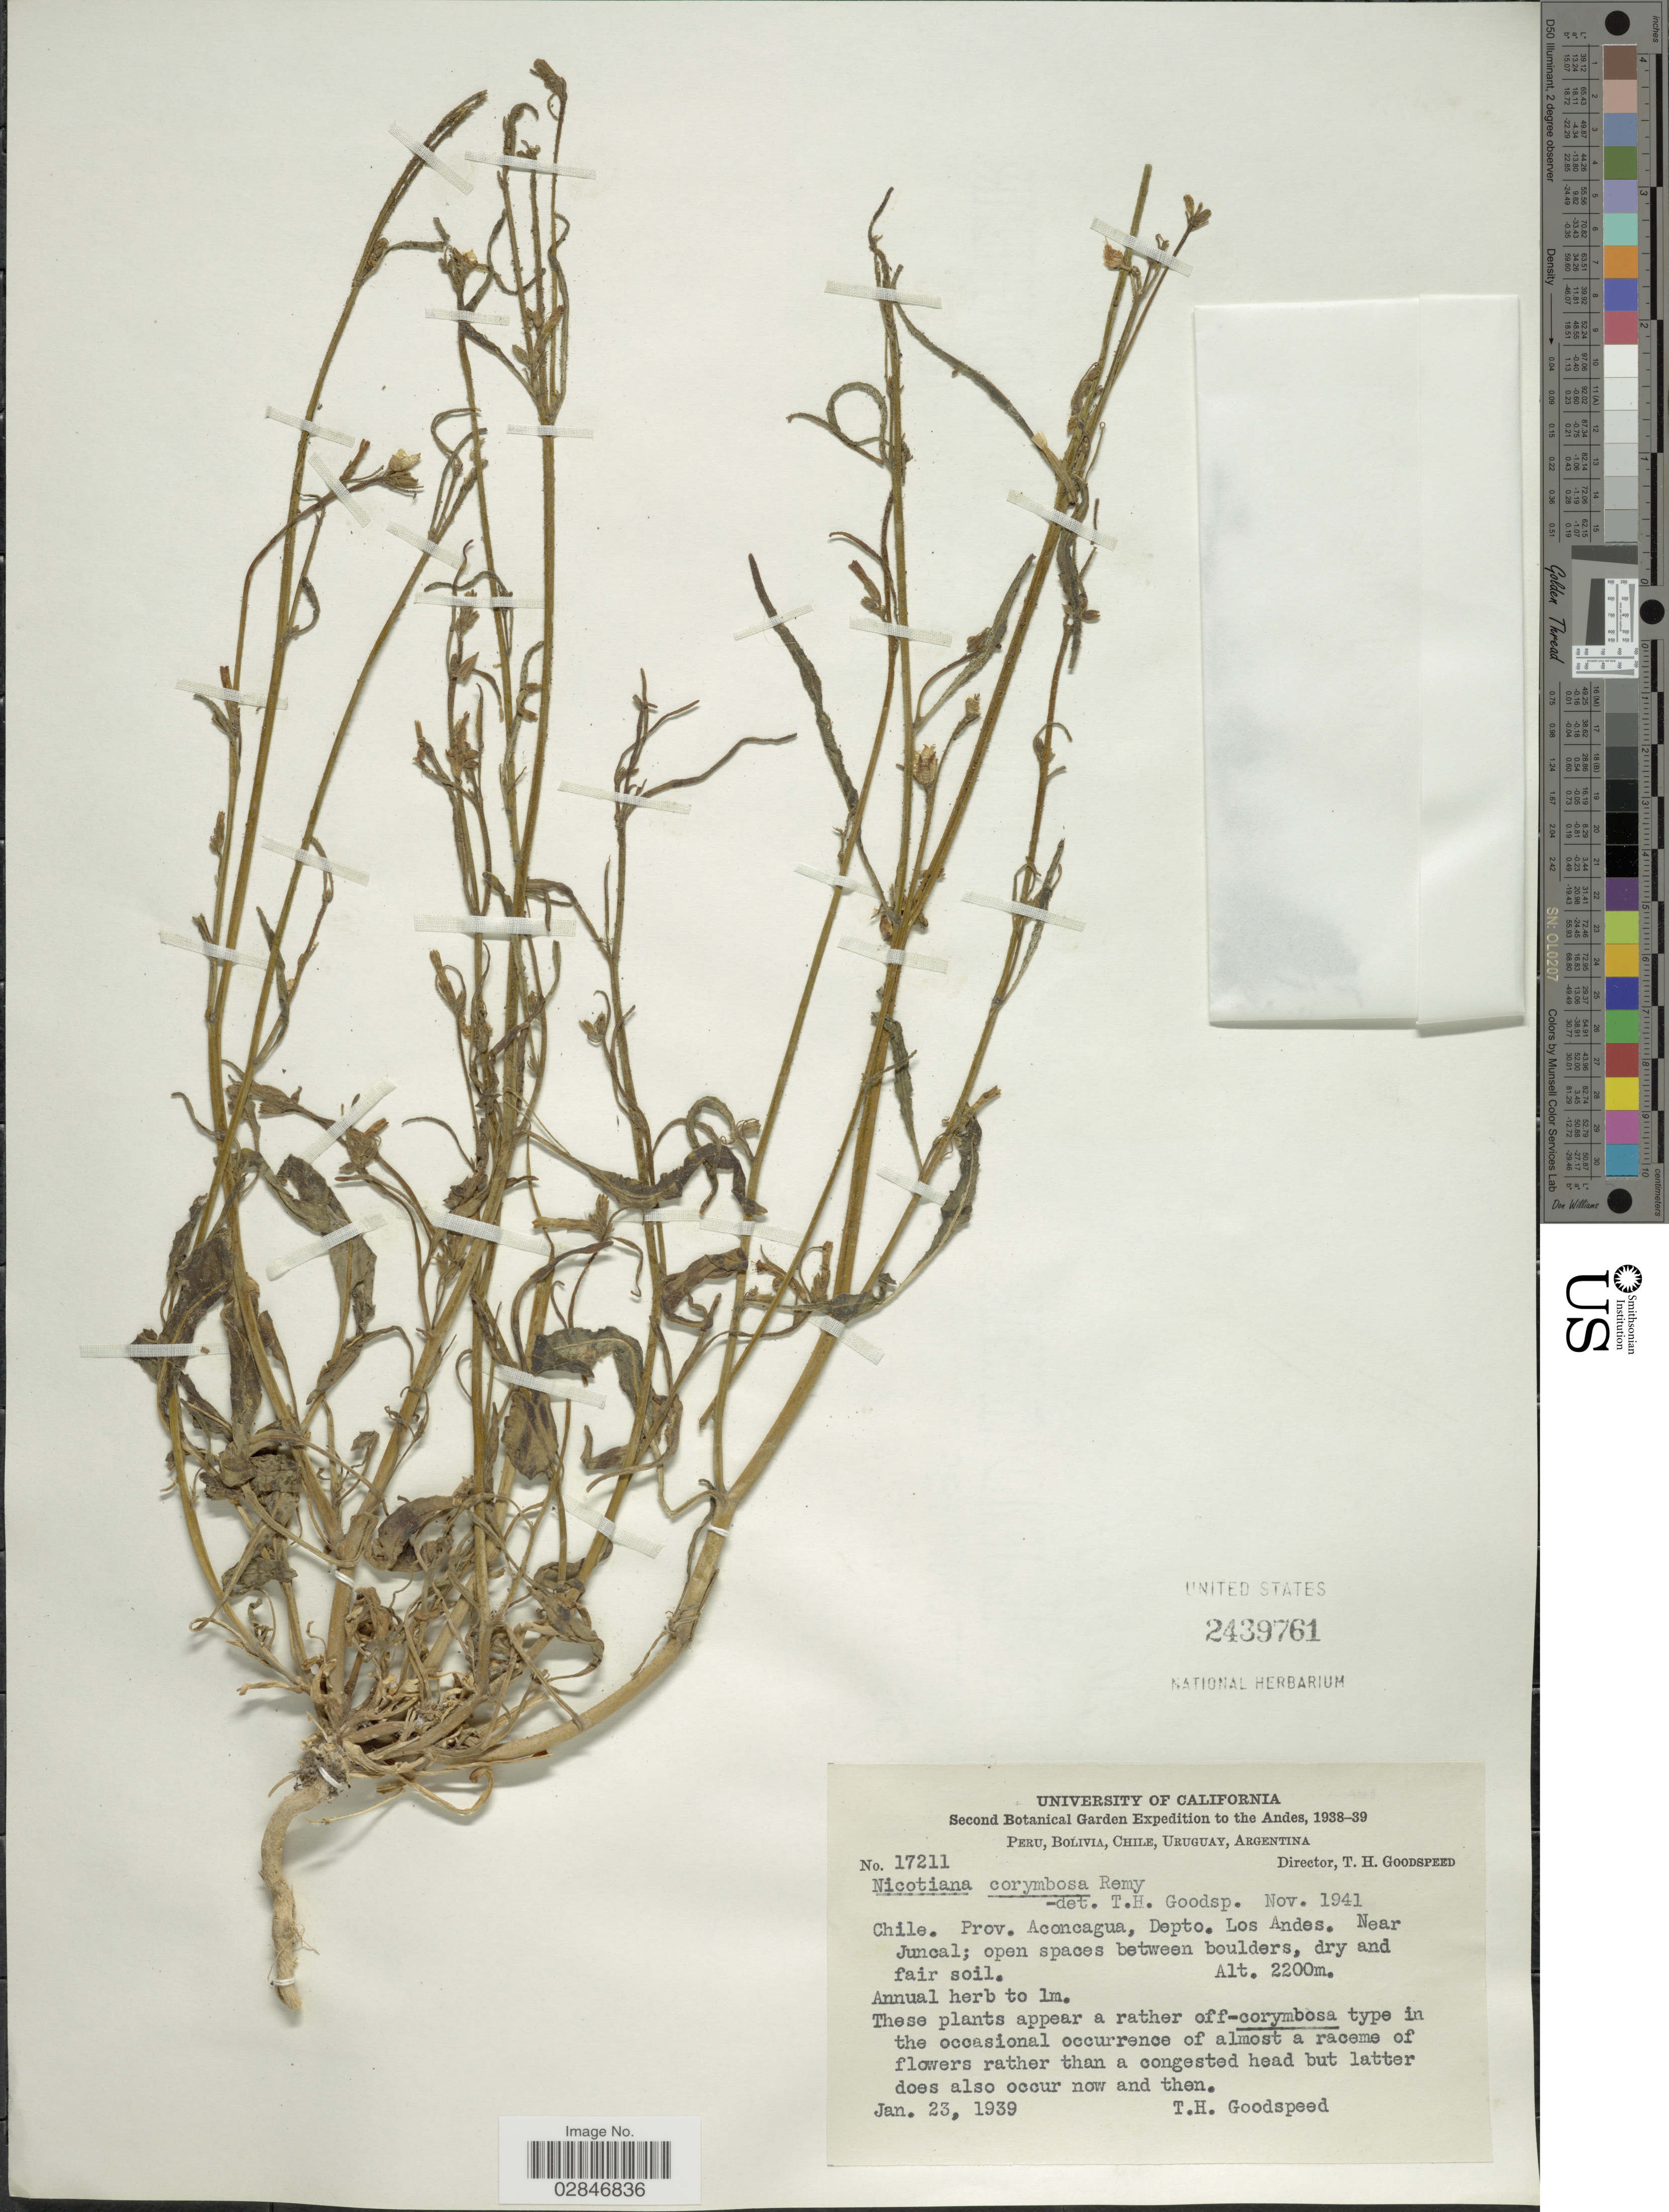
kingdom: Plantae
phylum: Tracheophyta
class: Magnoliopsida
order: Solanales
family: Solanaceae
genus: Nicotiana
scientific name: Nicotiana corymbosa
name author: J. Rémy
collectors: T. Goodspeed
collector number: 17211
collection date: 1939-01-23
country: Chile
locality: The Andes, Prov. Aconcagua, Depto. Los Andes. Near Juncal.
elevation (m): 2200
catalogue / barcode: US 2439761